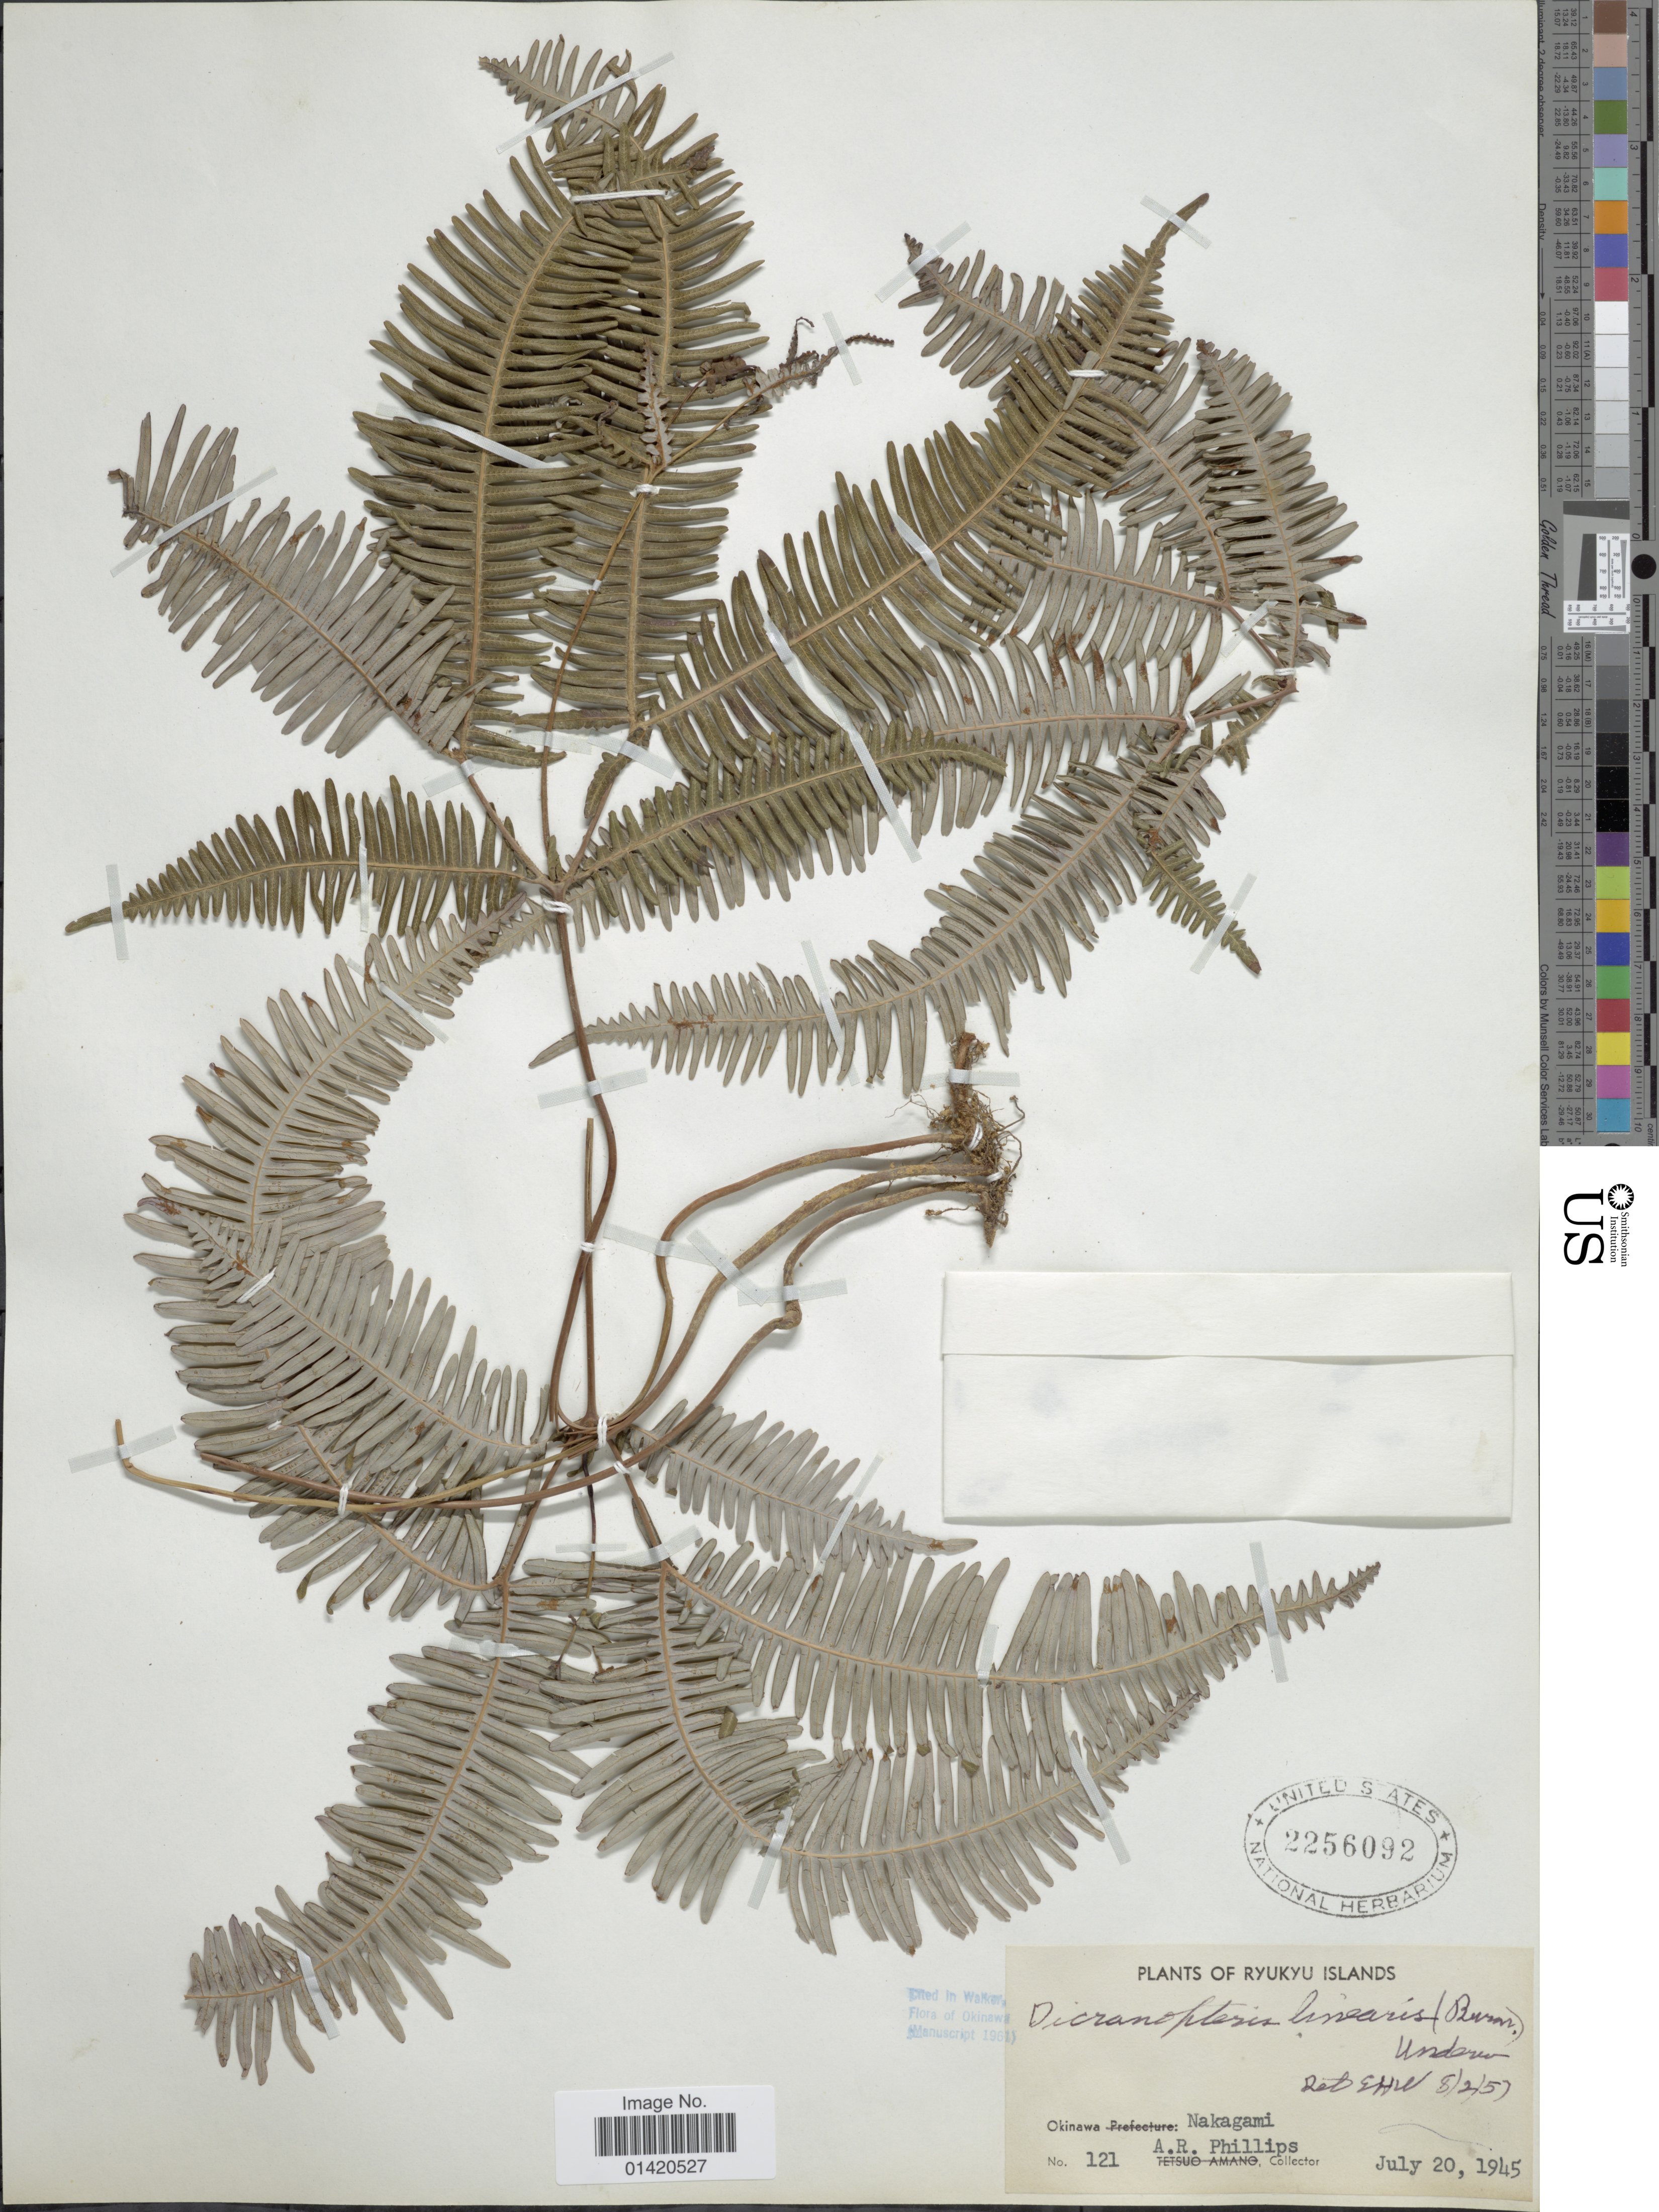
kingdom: Plantae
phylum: Tracheophyta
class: Polypodiopsida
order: Gleicheniales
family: Gleicheniaceae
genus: Dicranopteris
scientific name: Dicranopteris linearis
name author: (Burm. f.) Underw.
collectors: A. R. Phillips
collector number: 121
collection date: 1945-07-20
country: Japan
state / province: Okinawa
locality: Ryukyu Islands, Nakagami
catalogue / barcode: US 2256092